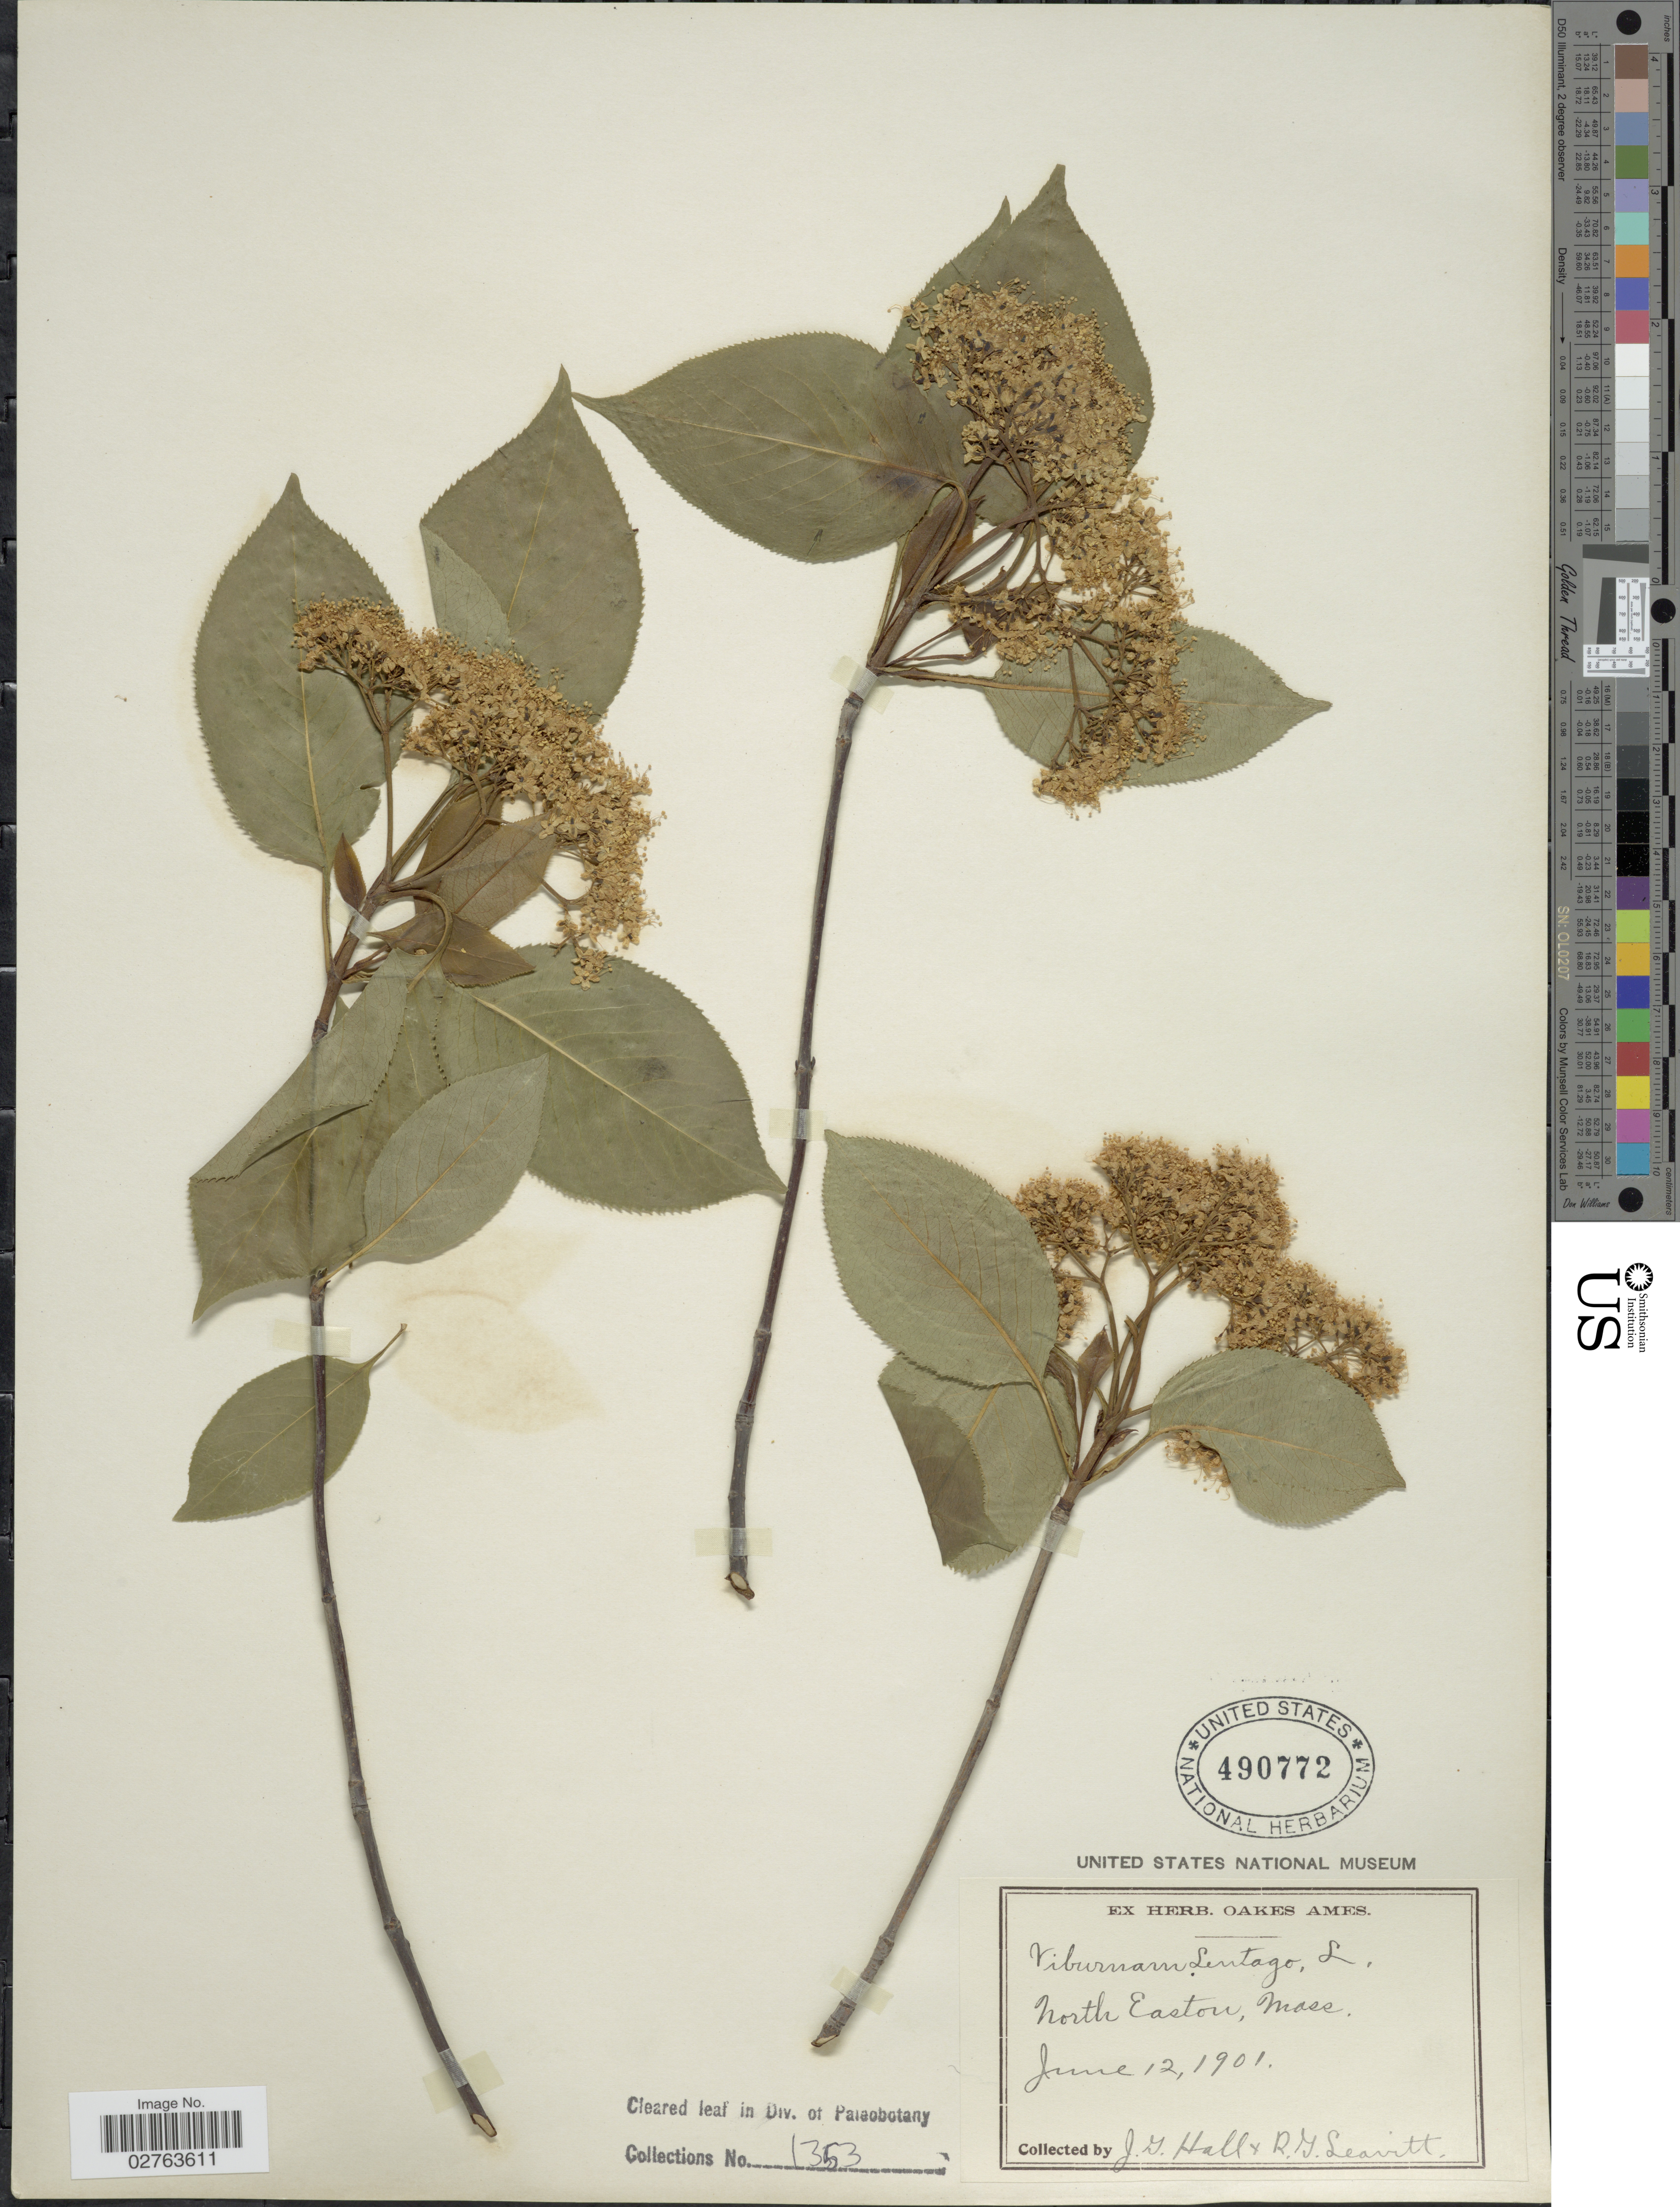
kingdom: Plantae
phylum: Tracheophyta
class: Magnoliopsida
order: Dipsacales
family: Viburnaceae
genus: Viburnum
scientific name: Viburnum lentago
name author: L.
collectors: J. Hall & R. G. Leavitt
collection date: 1901-06-12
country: United States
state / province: Massachusetts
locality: North Easton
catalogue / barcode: US 490772